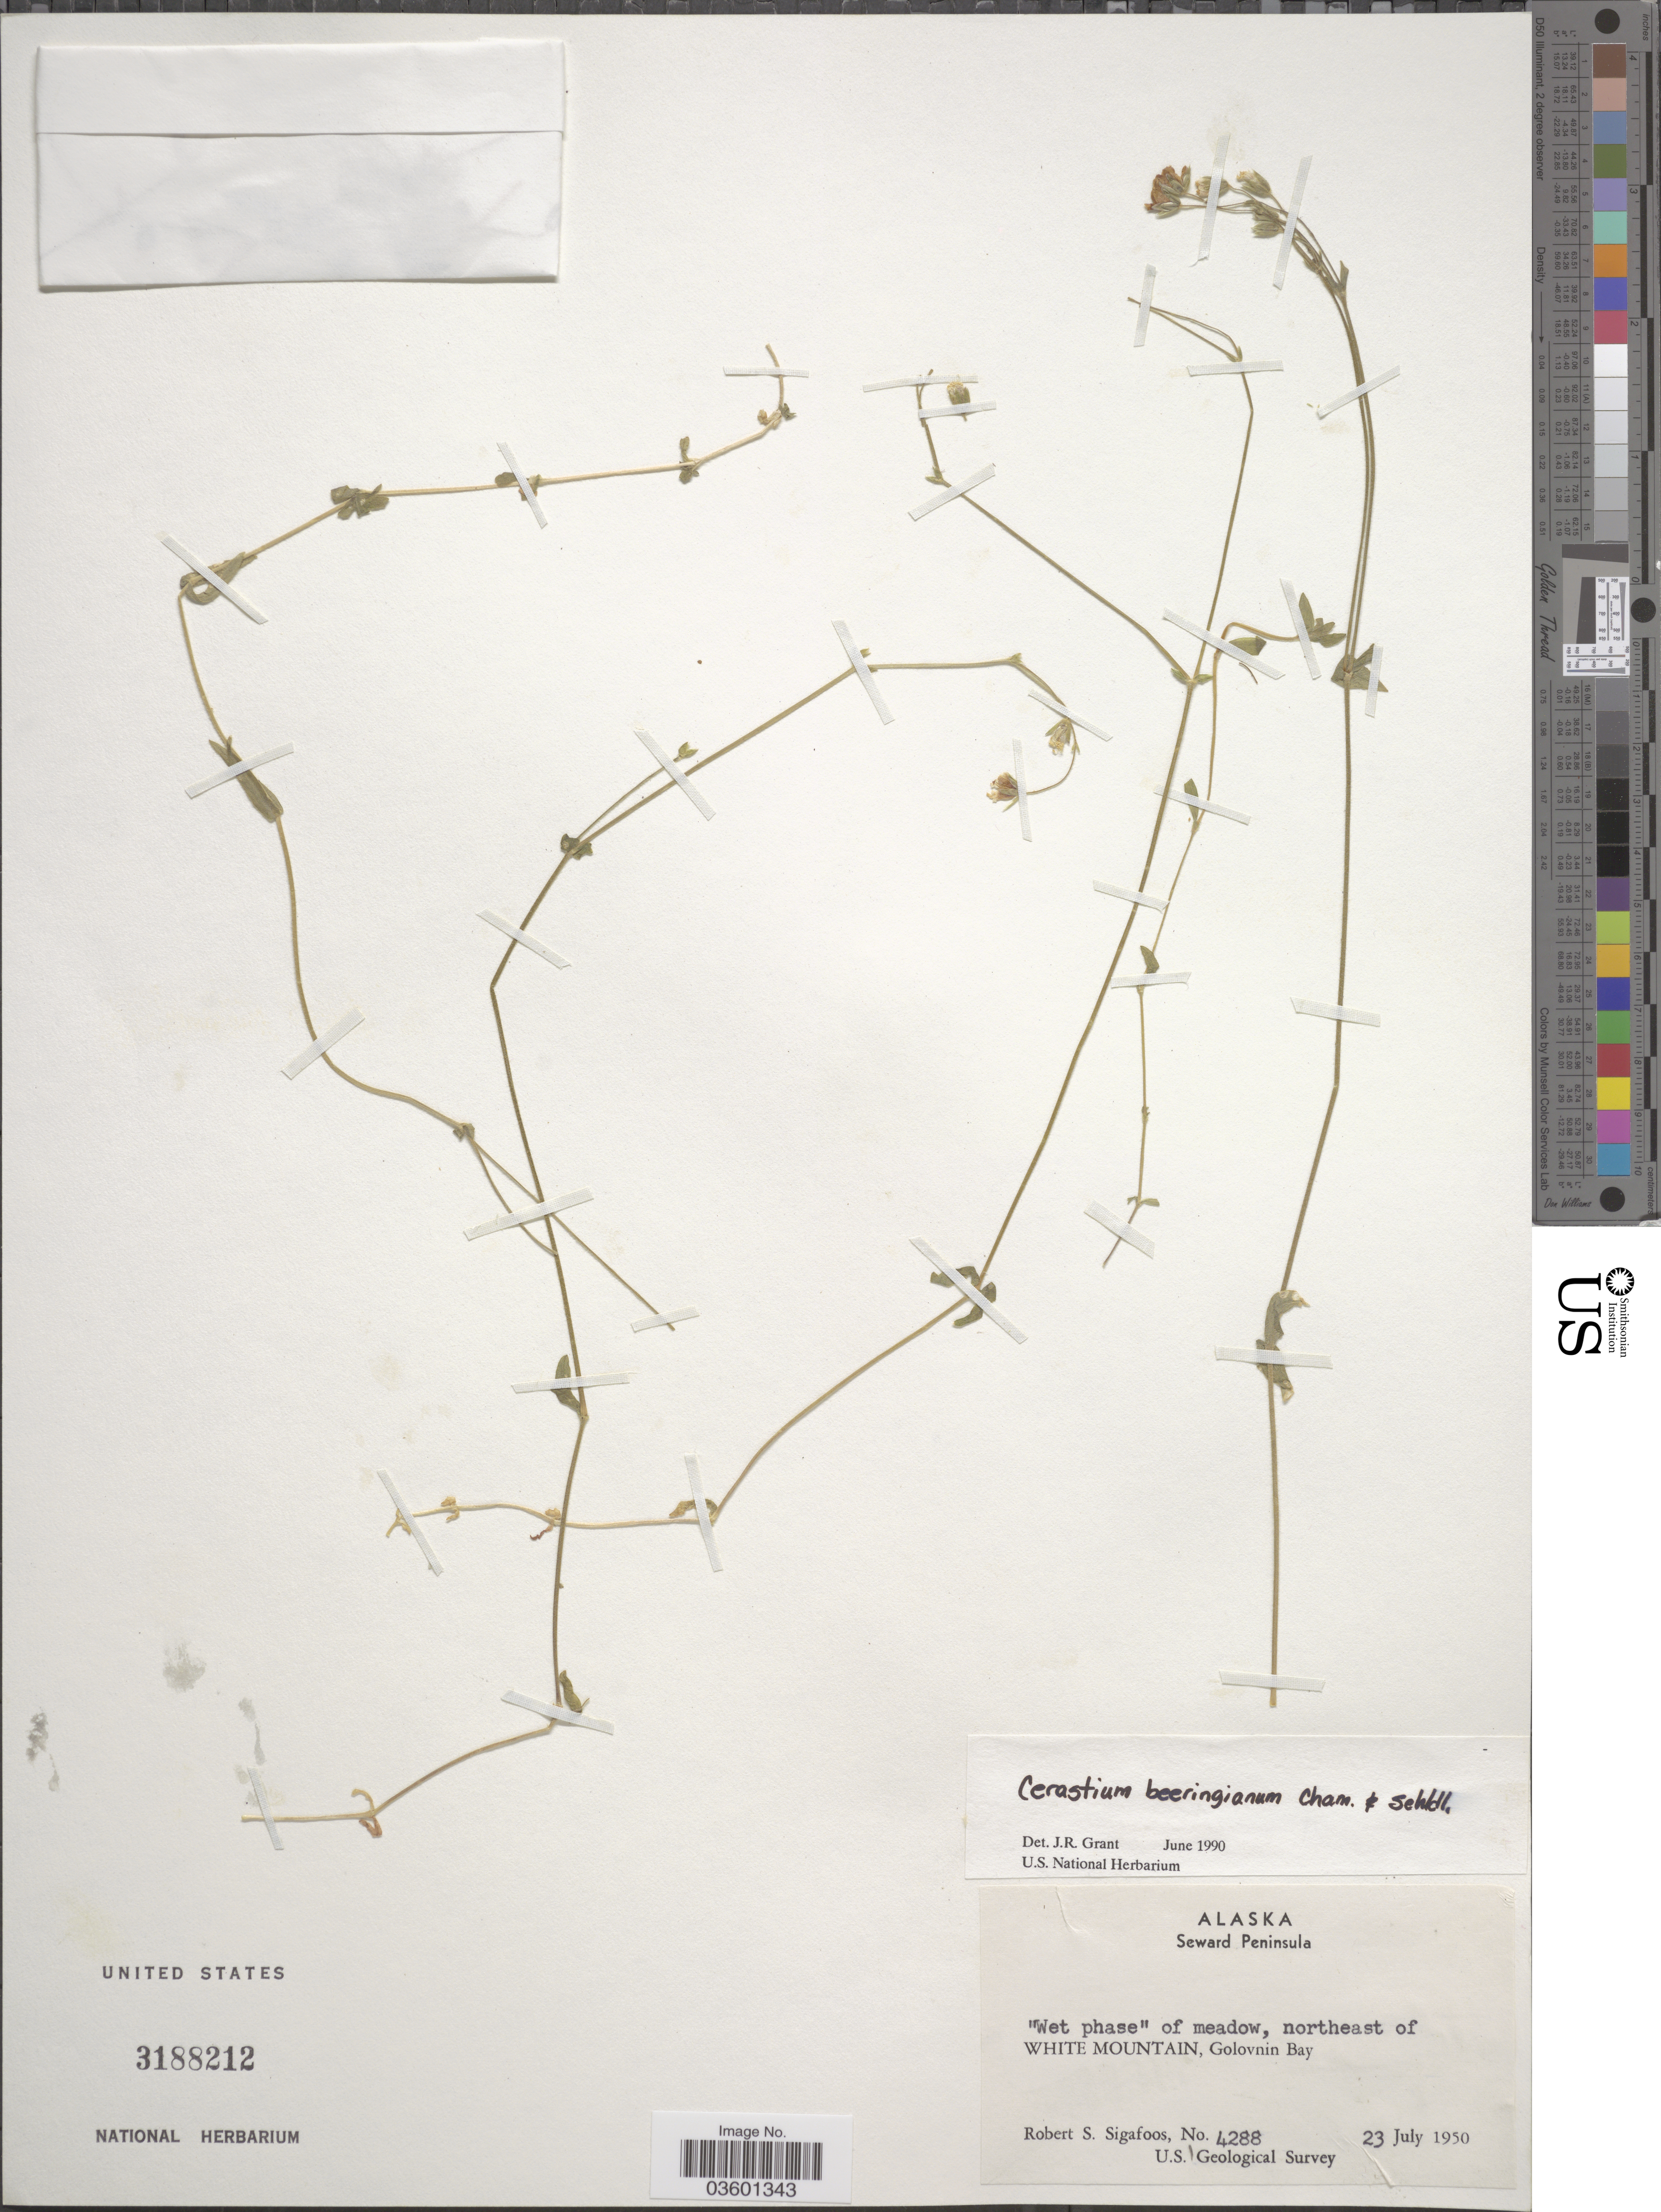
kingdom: Plantae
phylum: Tracheophyta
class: Magnoliopsida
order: Caryophyllales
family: Caryophyllaceae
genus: Cerastium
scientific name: Cerastium beeringianum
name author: Cham. & Schltdl.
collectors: R. Sigafoos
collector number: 4288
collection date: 1950-07-23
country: United States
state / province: Alaska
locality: Seward Peninsula. Northeast of White Mountain, Golovnin Bay.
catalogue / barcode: US 3188212